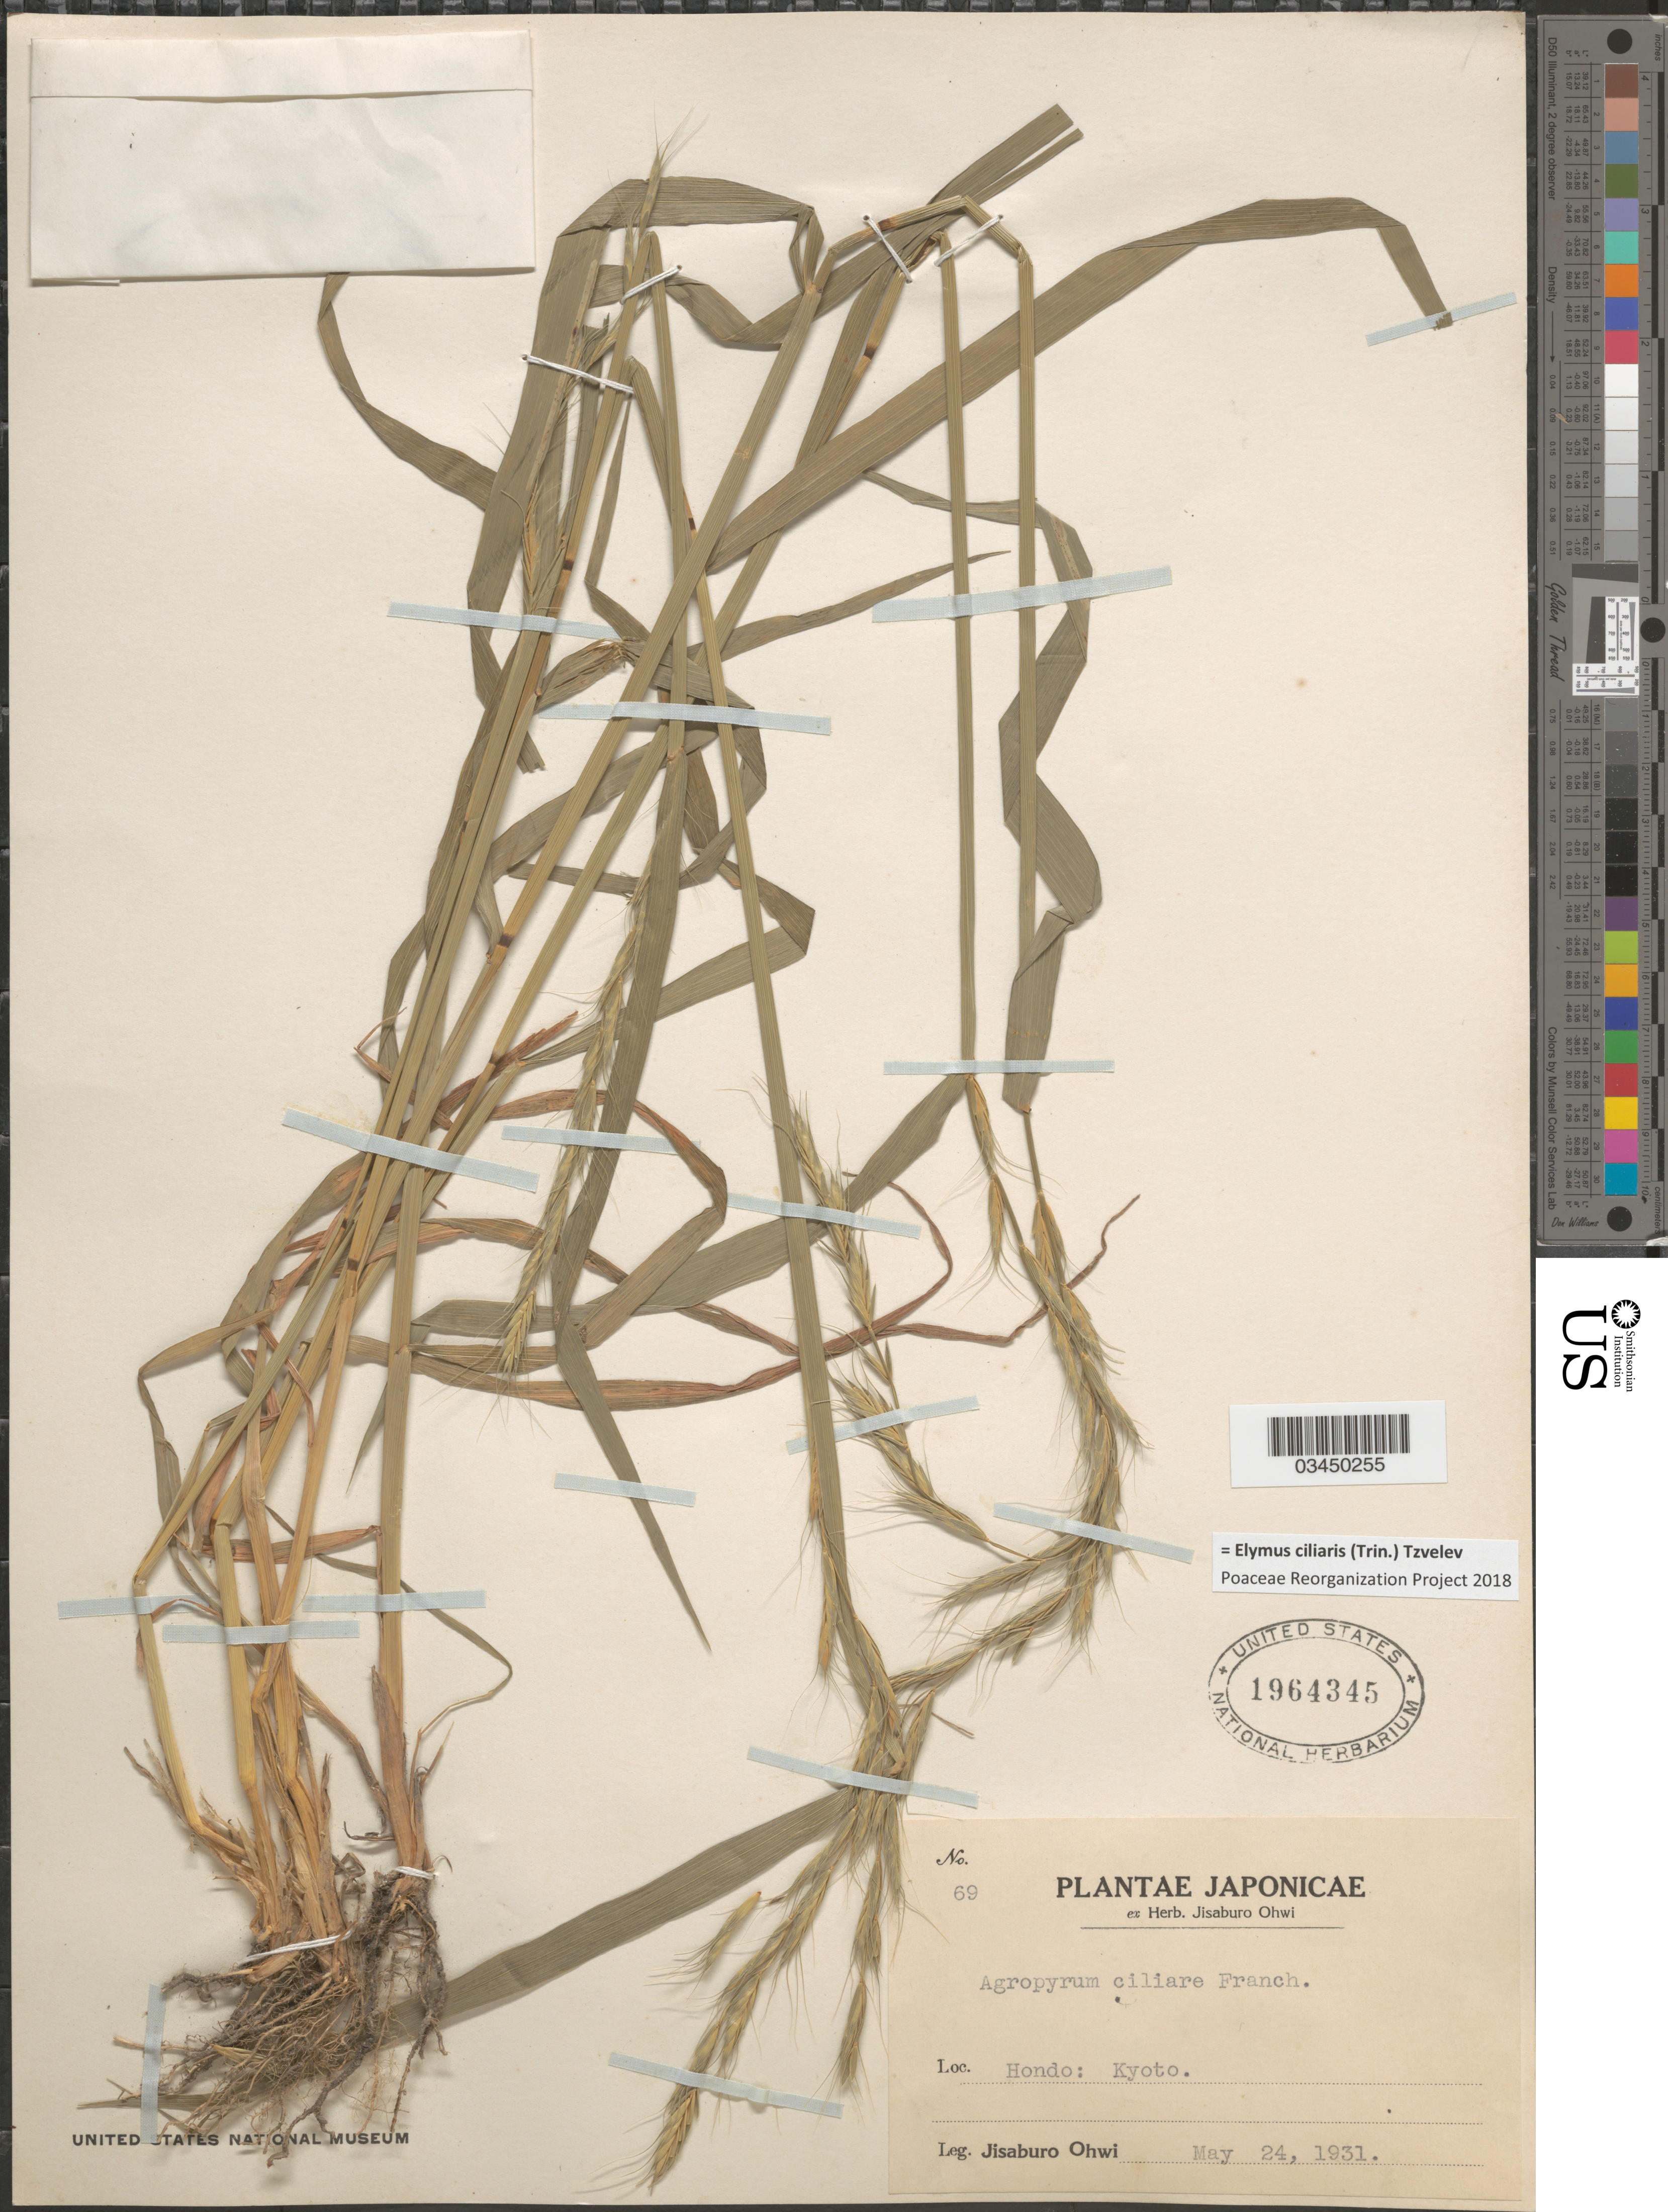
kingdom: Plantae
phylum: Tracheophyta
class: Liliopsida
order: Poales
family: Poaceae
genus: Elymus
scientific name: Elymus ciliaris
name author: (Trin.) Tzvelev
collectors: J. Ohwi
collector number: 69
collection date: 1931-05-24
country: Japan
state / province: Kyoto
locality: Hondo.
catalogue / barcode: US 1964345